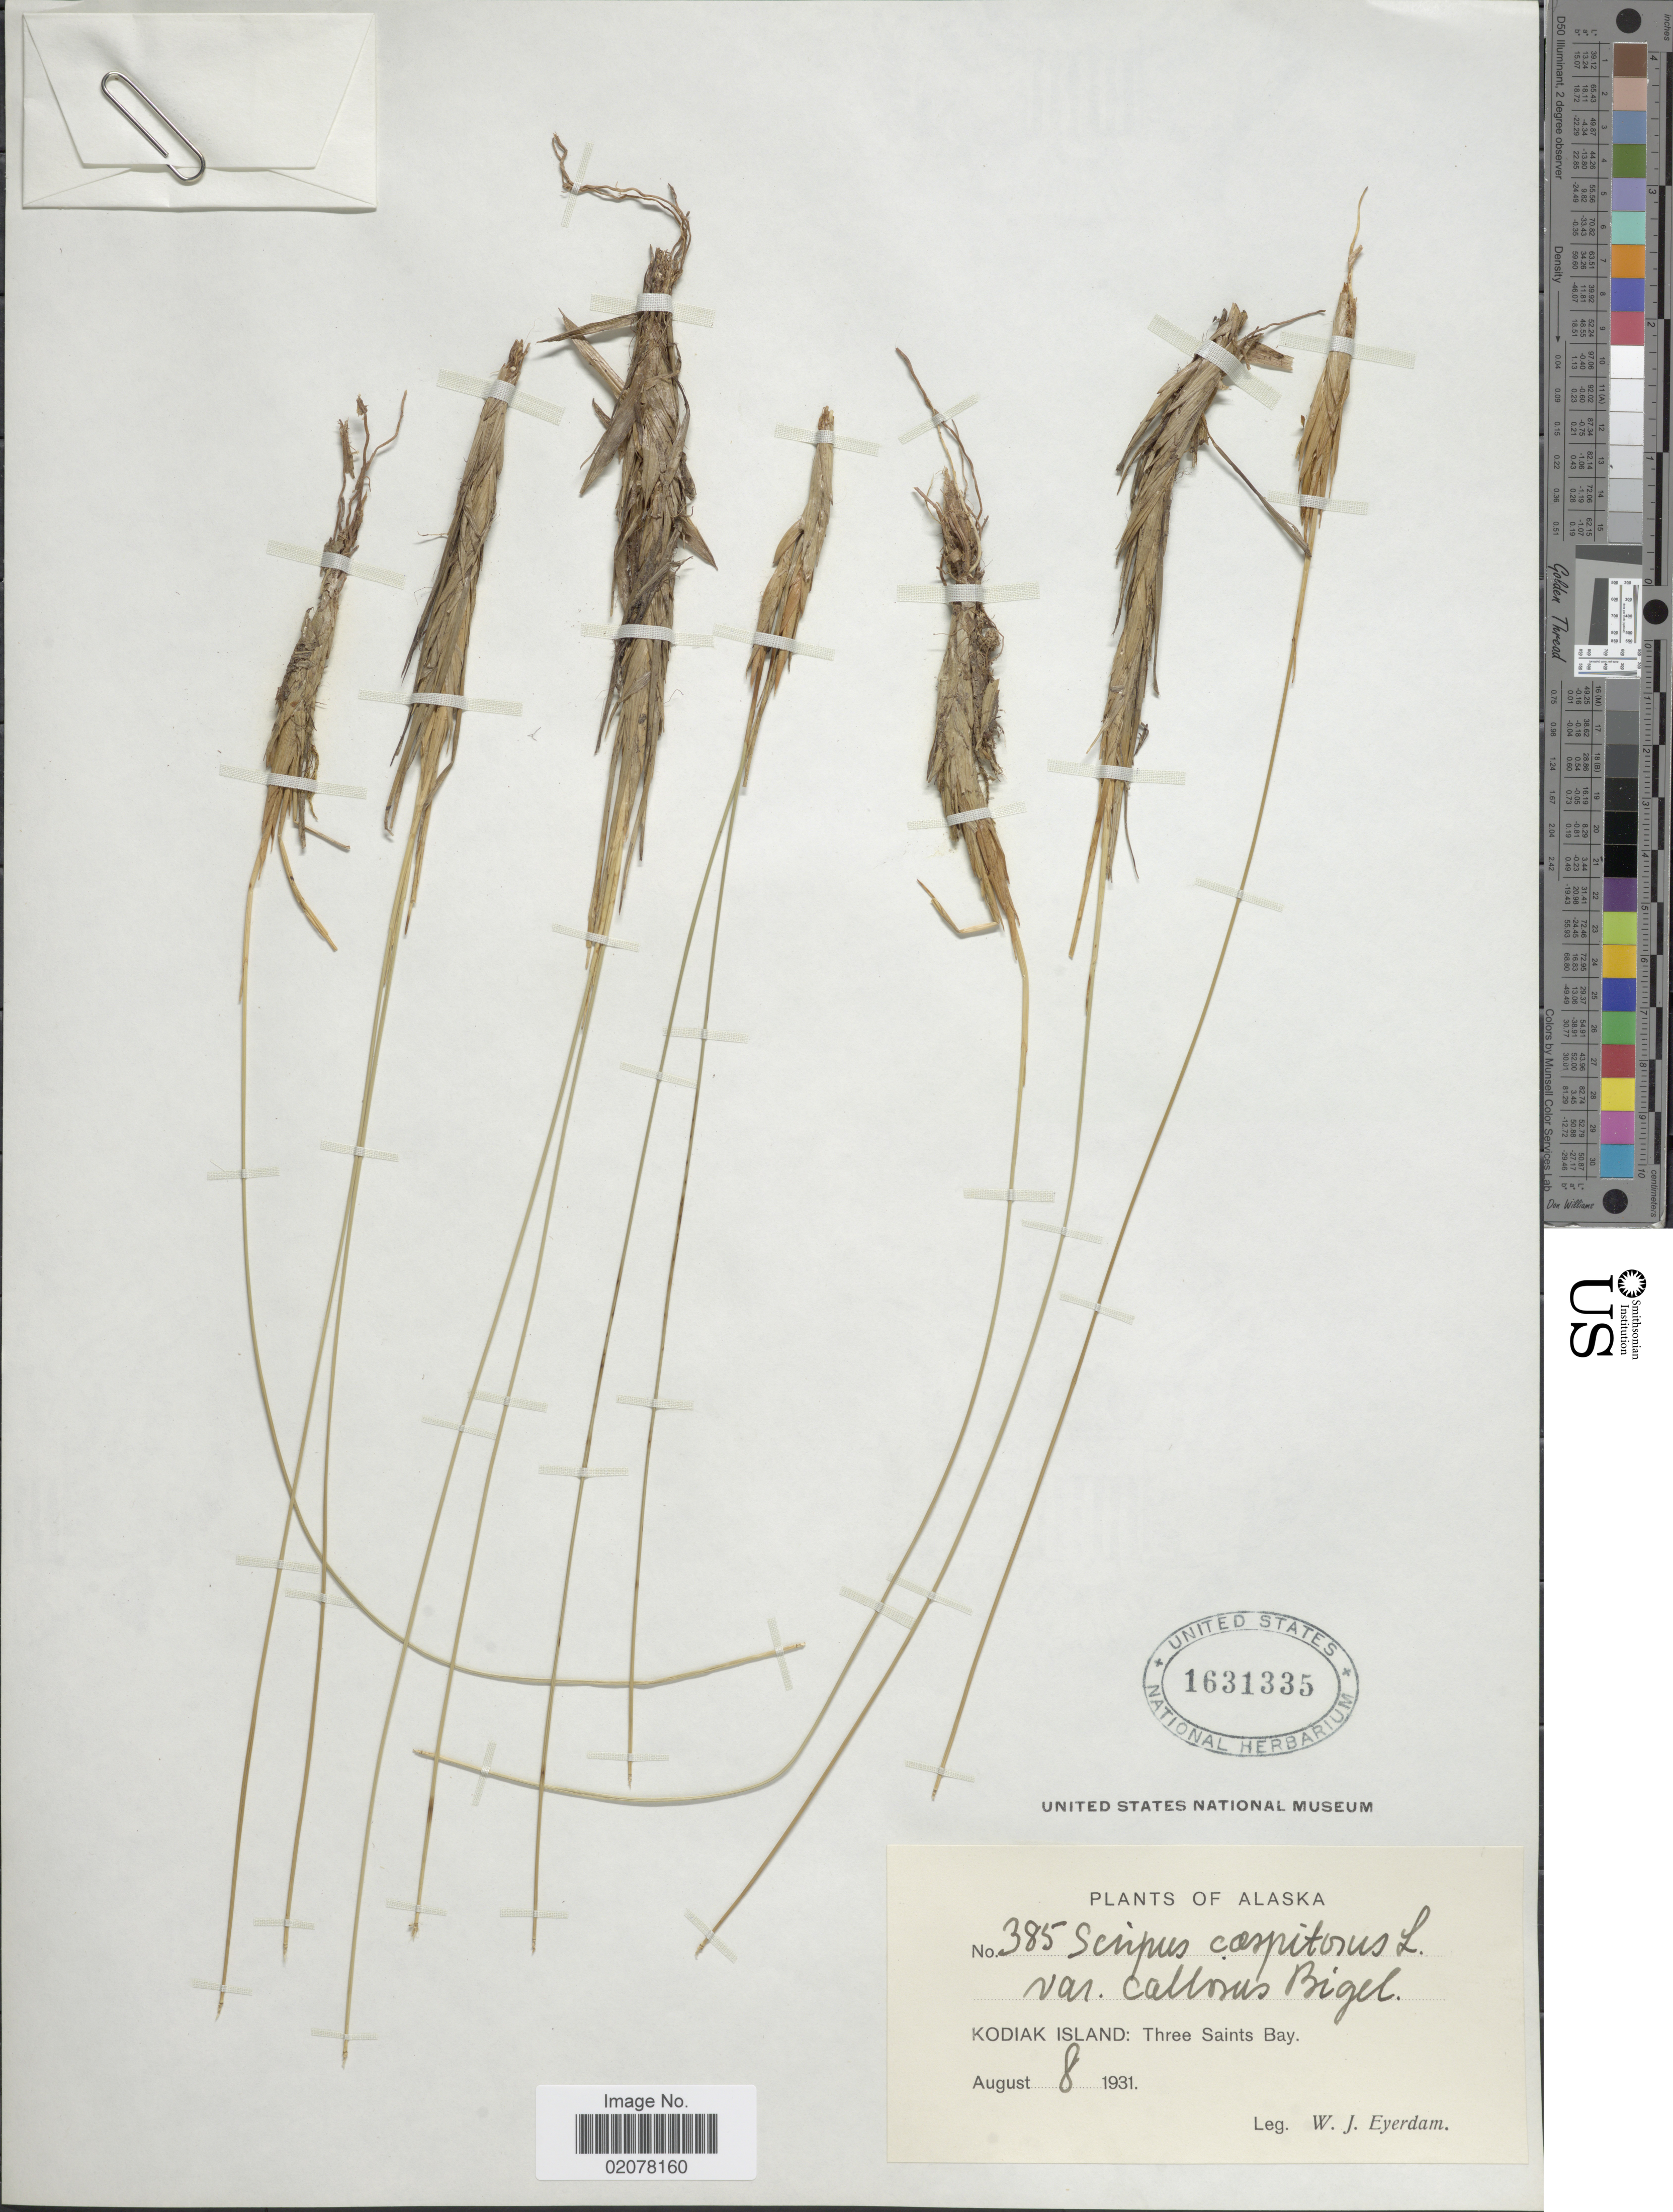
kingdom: Plantae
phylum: Tracheophyta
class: Liliopsida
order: Poales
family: Cyperaceae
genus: Trichophorum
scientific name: Trichophorum cespitosum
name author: (L.) Hartm.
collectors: W. J. Eyerdam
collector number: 385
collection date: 1931-08-08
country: United States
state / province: Alaska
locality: Kodiak Island: Three Saints Bay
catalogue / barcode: US 1631335